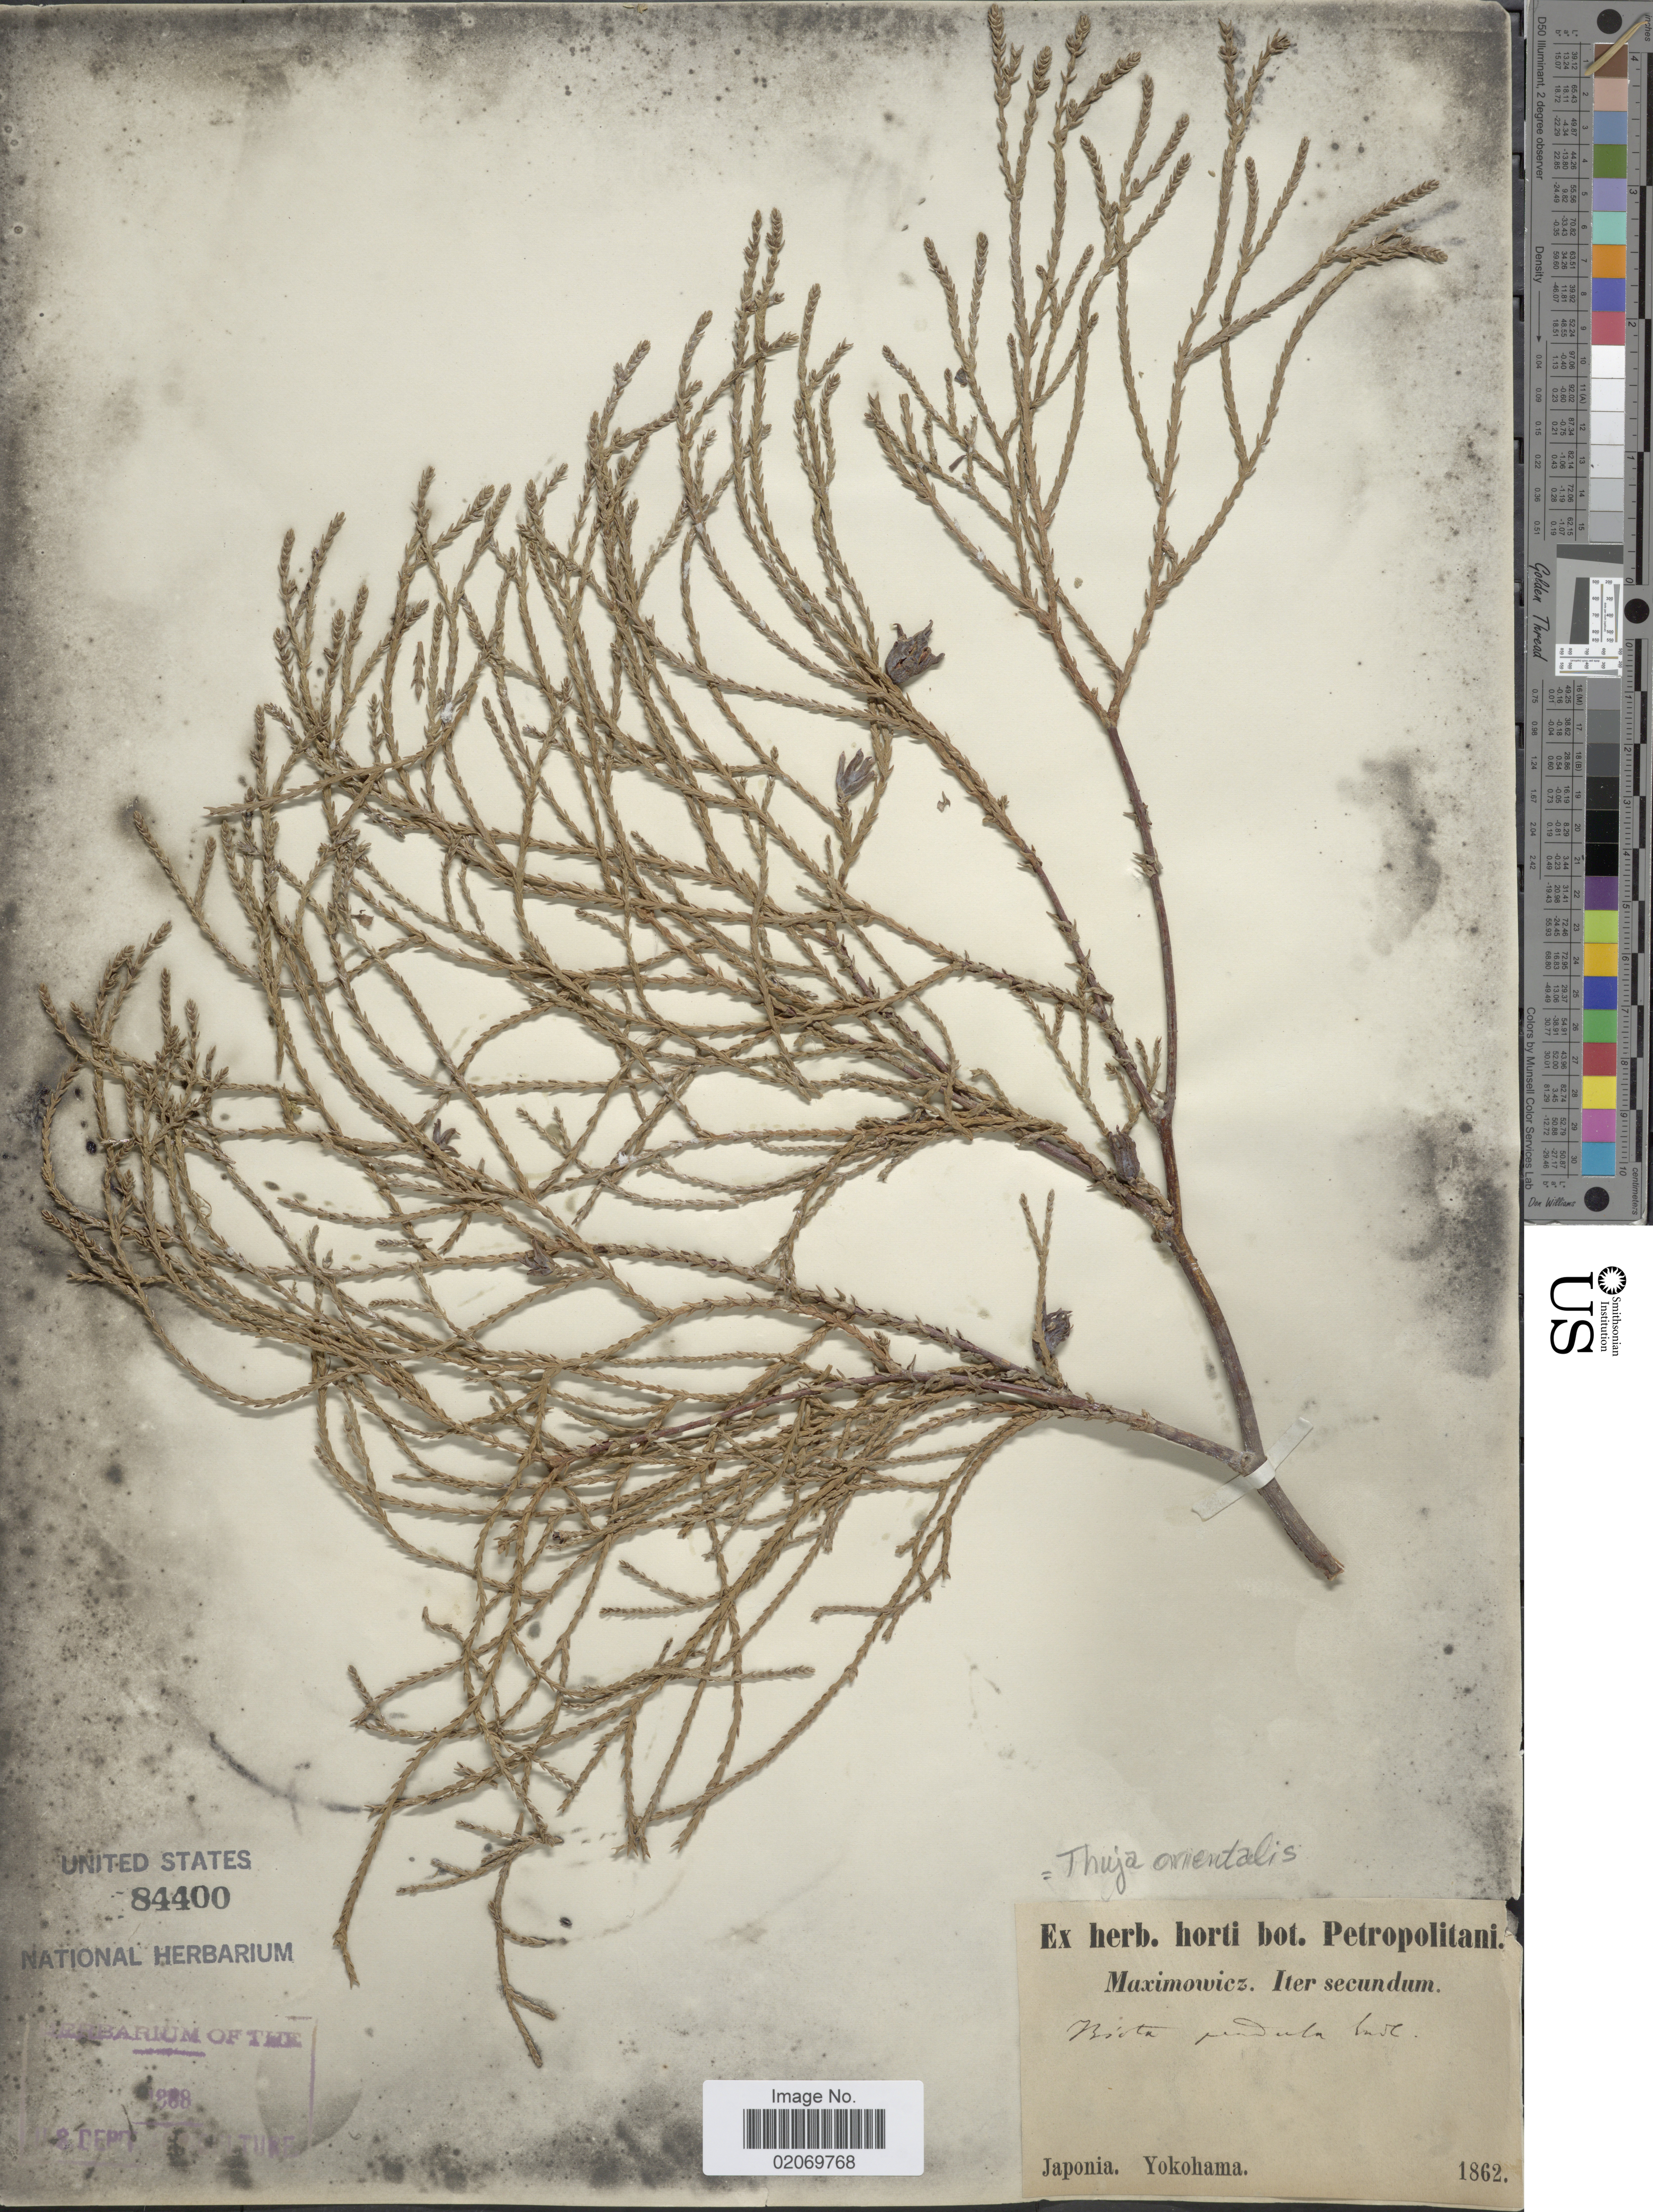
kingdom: Plantae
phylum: Tracheophyta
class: Pinopsida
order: Pinales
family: Cupressaceae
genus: Thuja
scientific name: Thuja orientalis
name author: L.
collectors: Maximowicz, --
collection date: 1862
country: Japan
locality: Yokohama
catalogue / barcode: US 84400